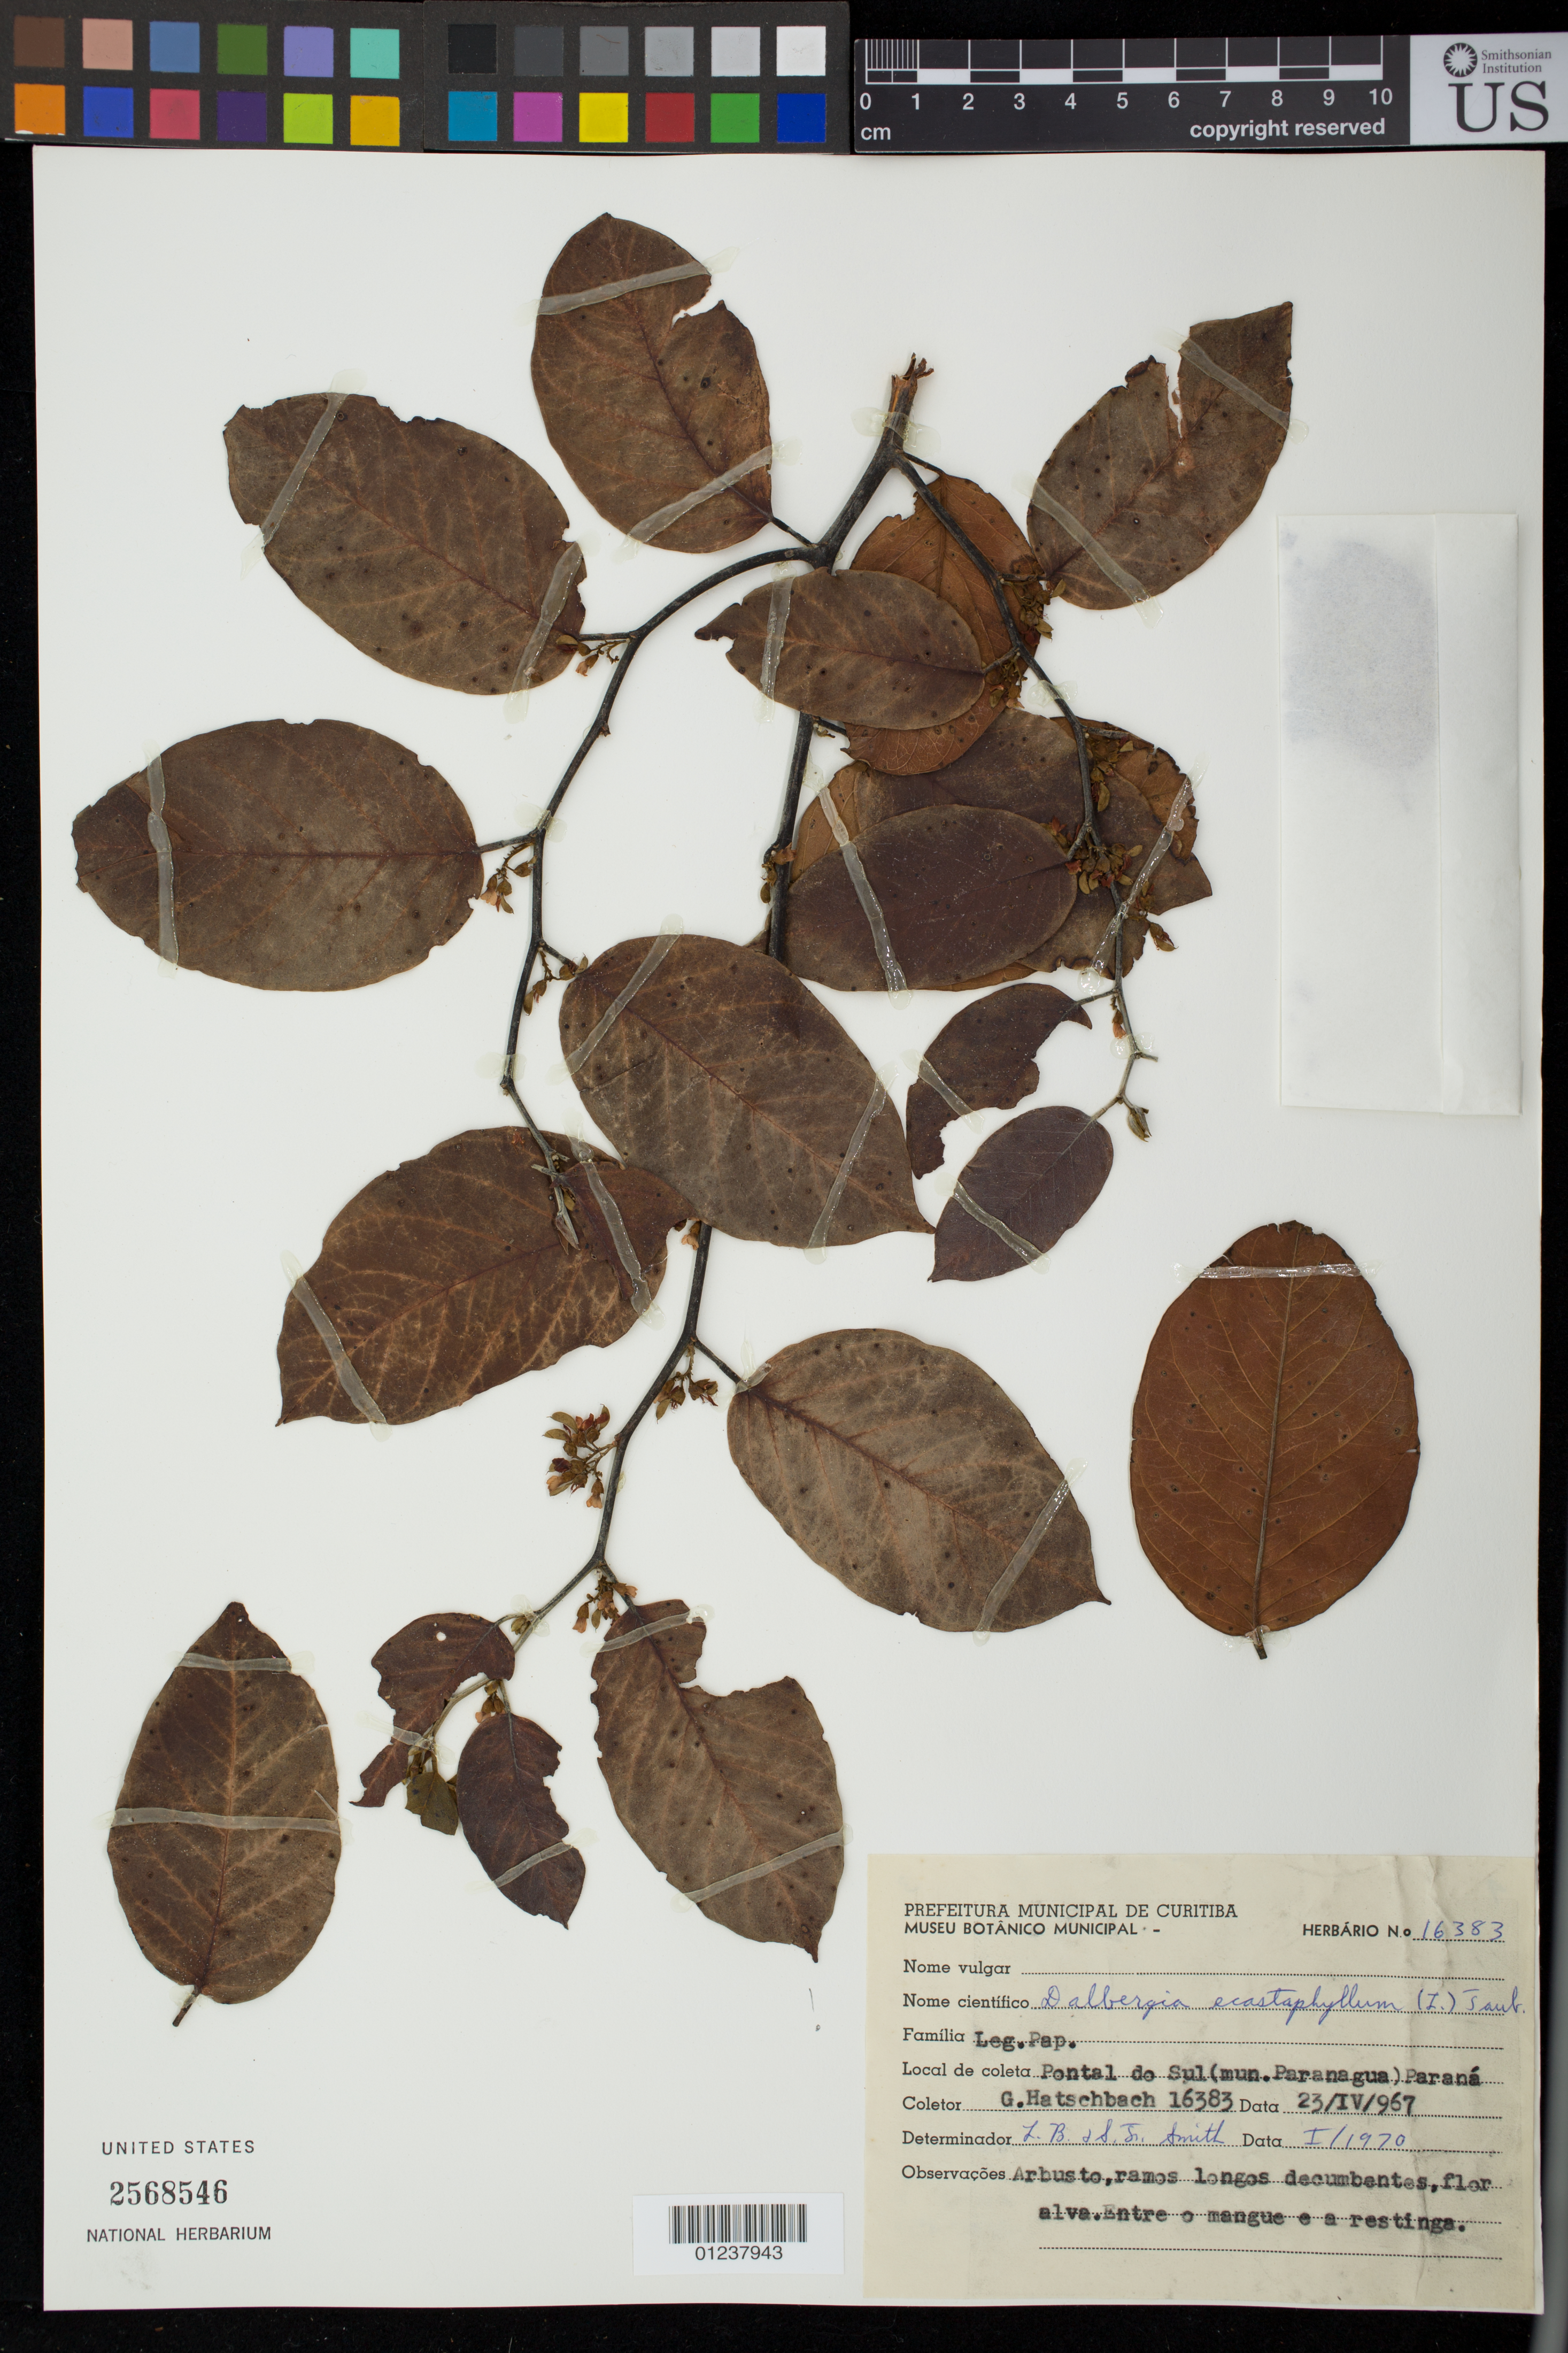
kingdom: Plantae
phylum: Tracheophyta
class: Magnoliopsida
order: Fabales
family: Fabaceae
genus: Dalbergia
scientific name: Dalbergia ecastaphyllum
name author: (L.) Taub.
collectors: G. Hatschbach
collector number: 16383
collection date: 1967-04-23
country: Brazil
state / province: Parana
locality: Pontal do Sul (mun. Paranagua).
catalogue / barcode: US 2568546